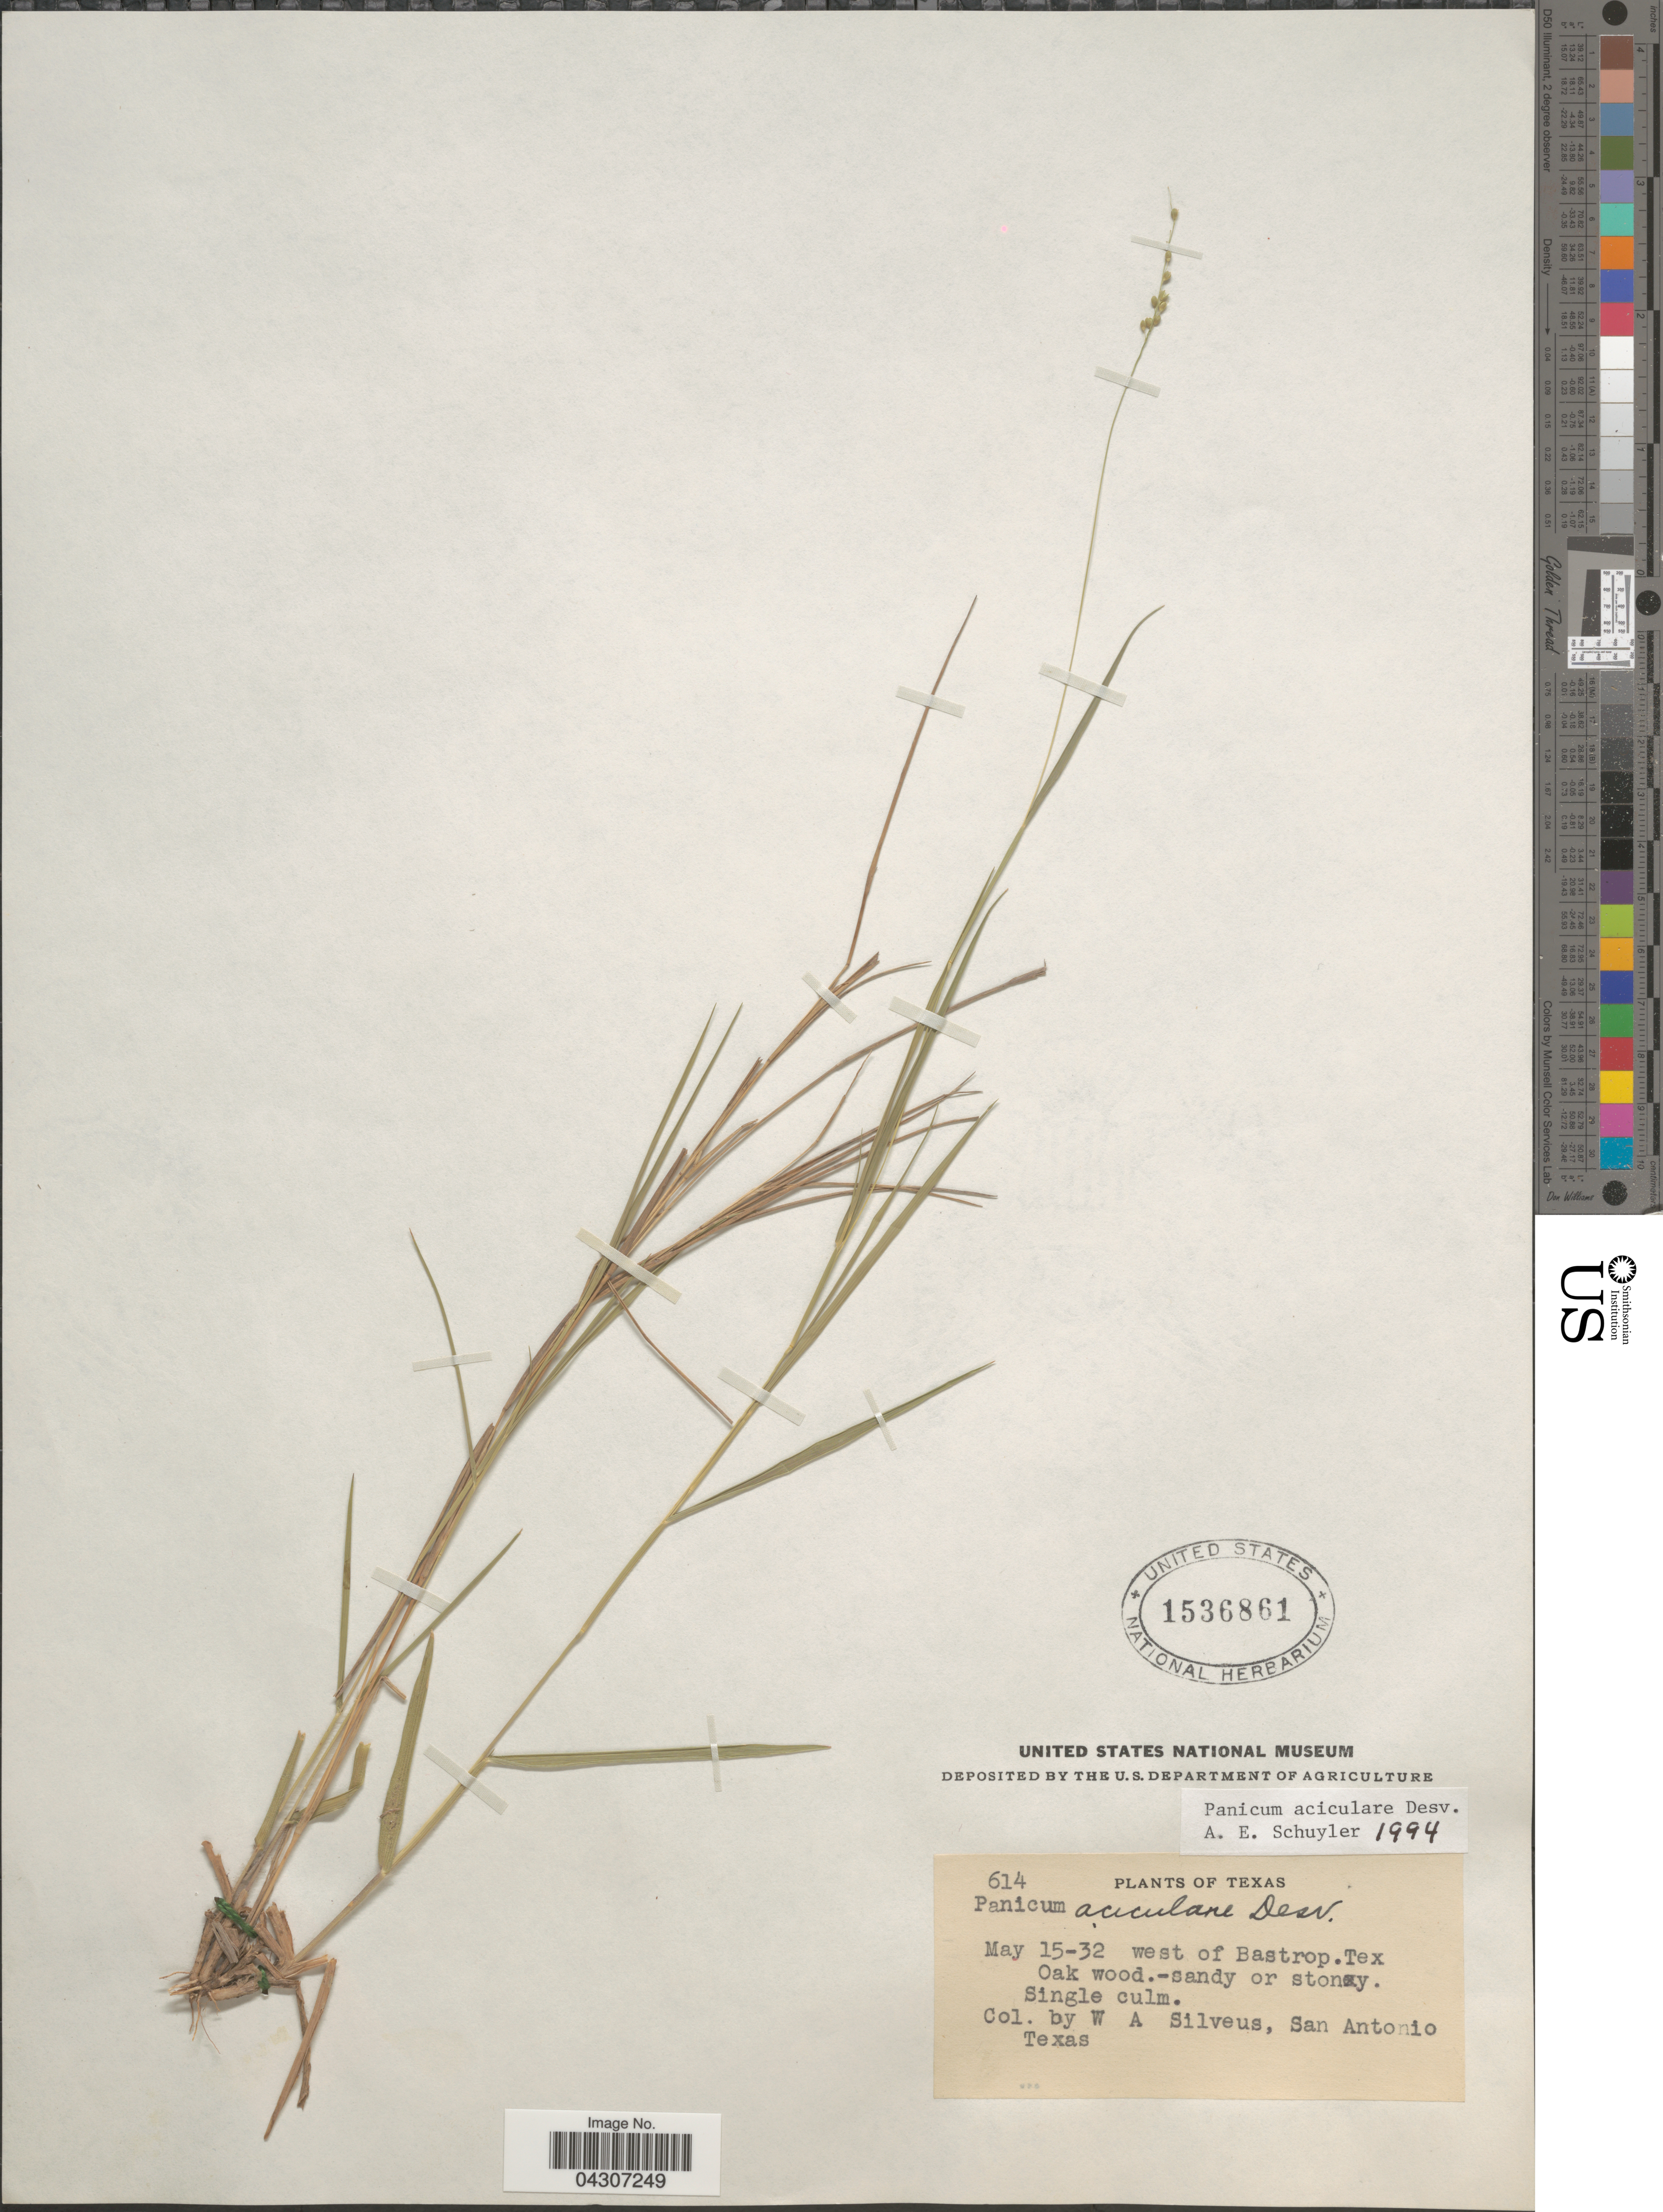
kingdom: Plantae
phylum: Tracheophyta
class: Liliopsida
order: Poales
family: Poaceae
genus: Dichanthelium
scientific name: Dichanthelium aciculare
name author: (Desv. ex Poir.) Gould & C.A. Clark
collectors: W. Silveus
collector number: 614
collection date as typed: Transcribed d/m/y: 15/5/32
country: United States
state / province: Texas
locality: West of Bastrop.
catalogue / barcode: US 1536861